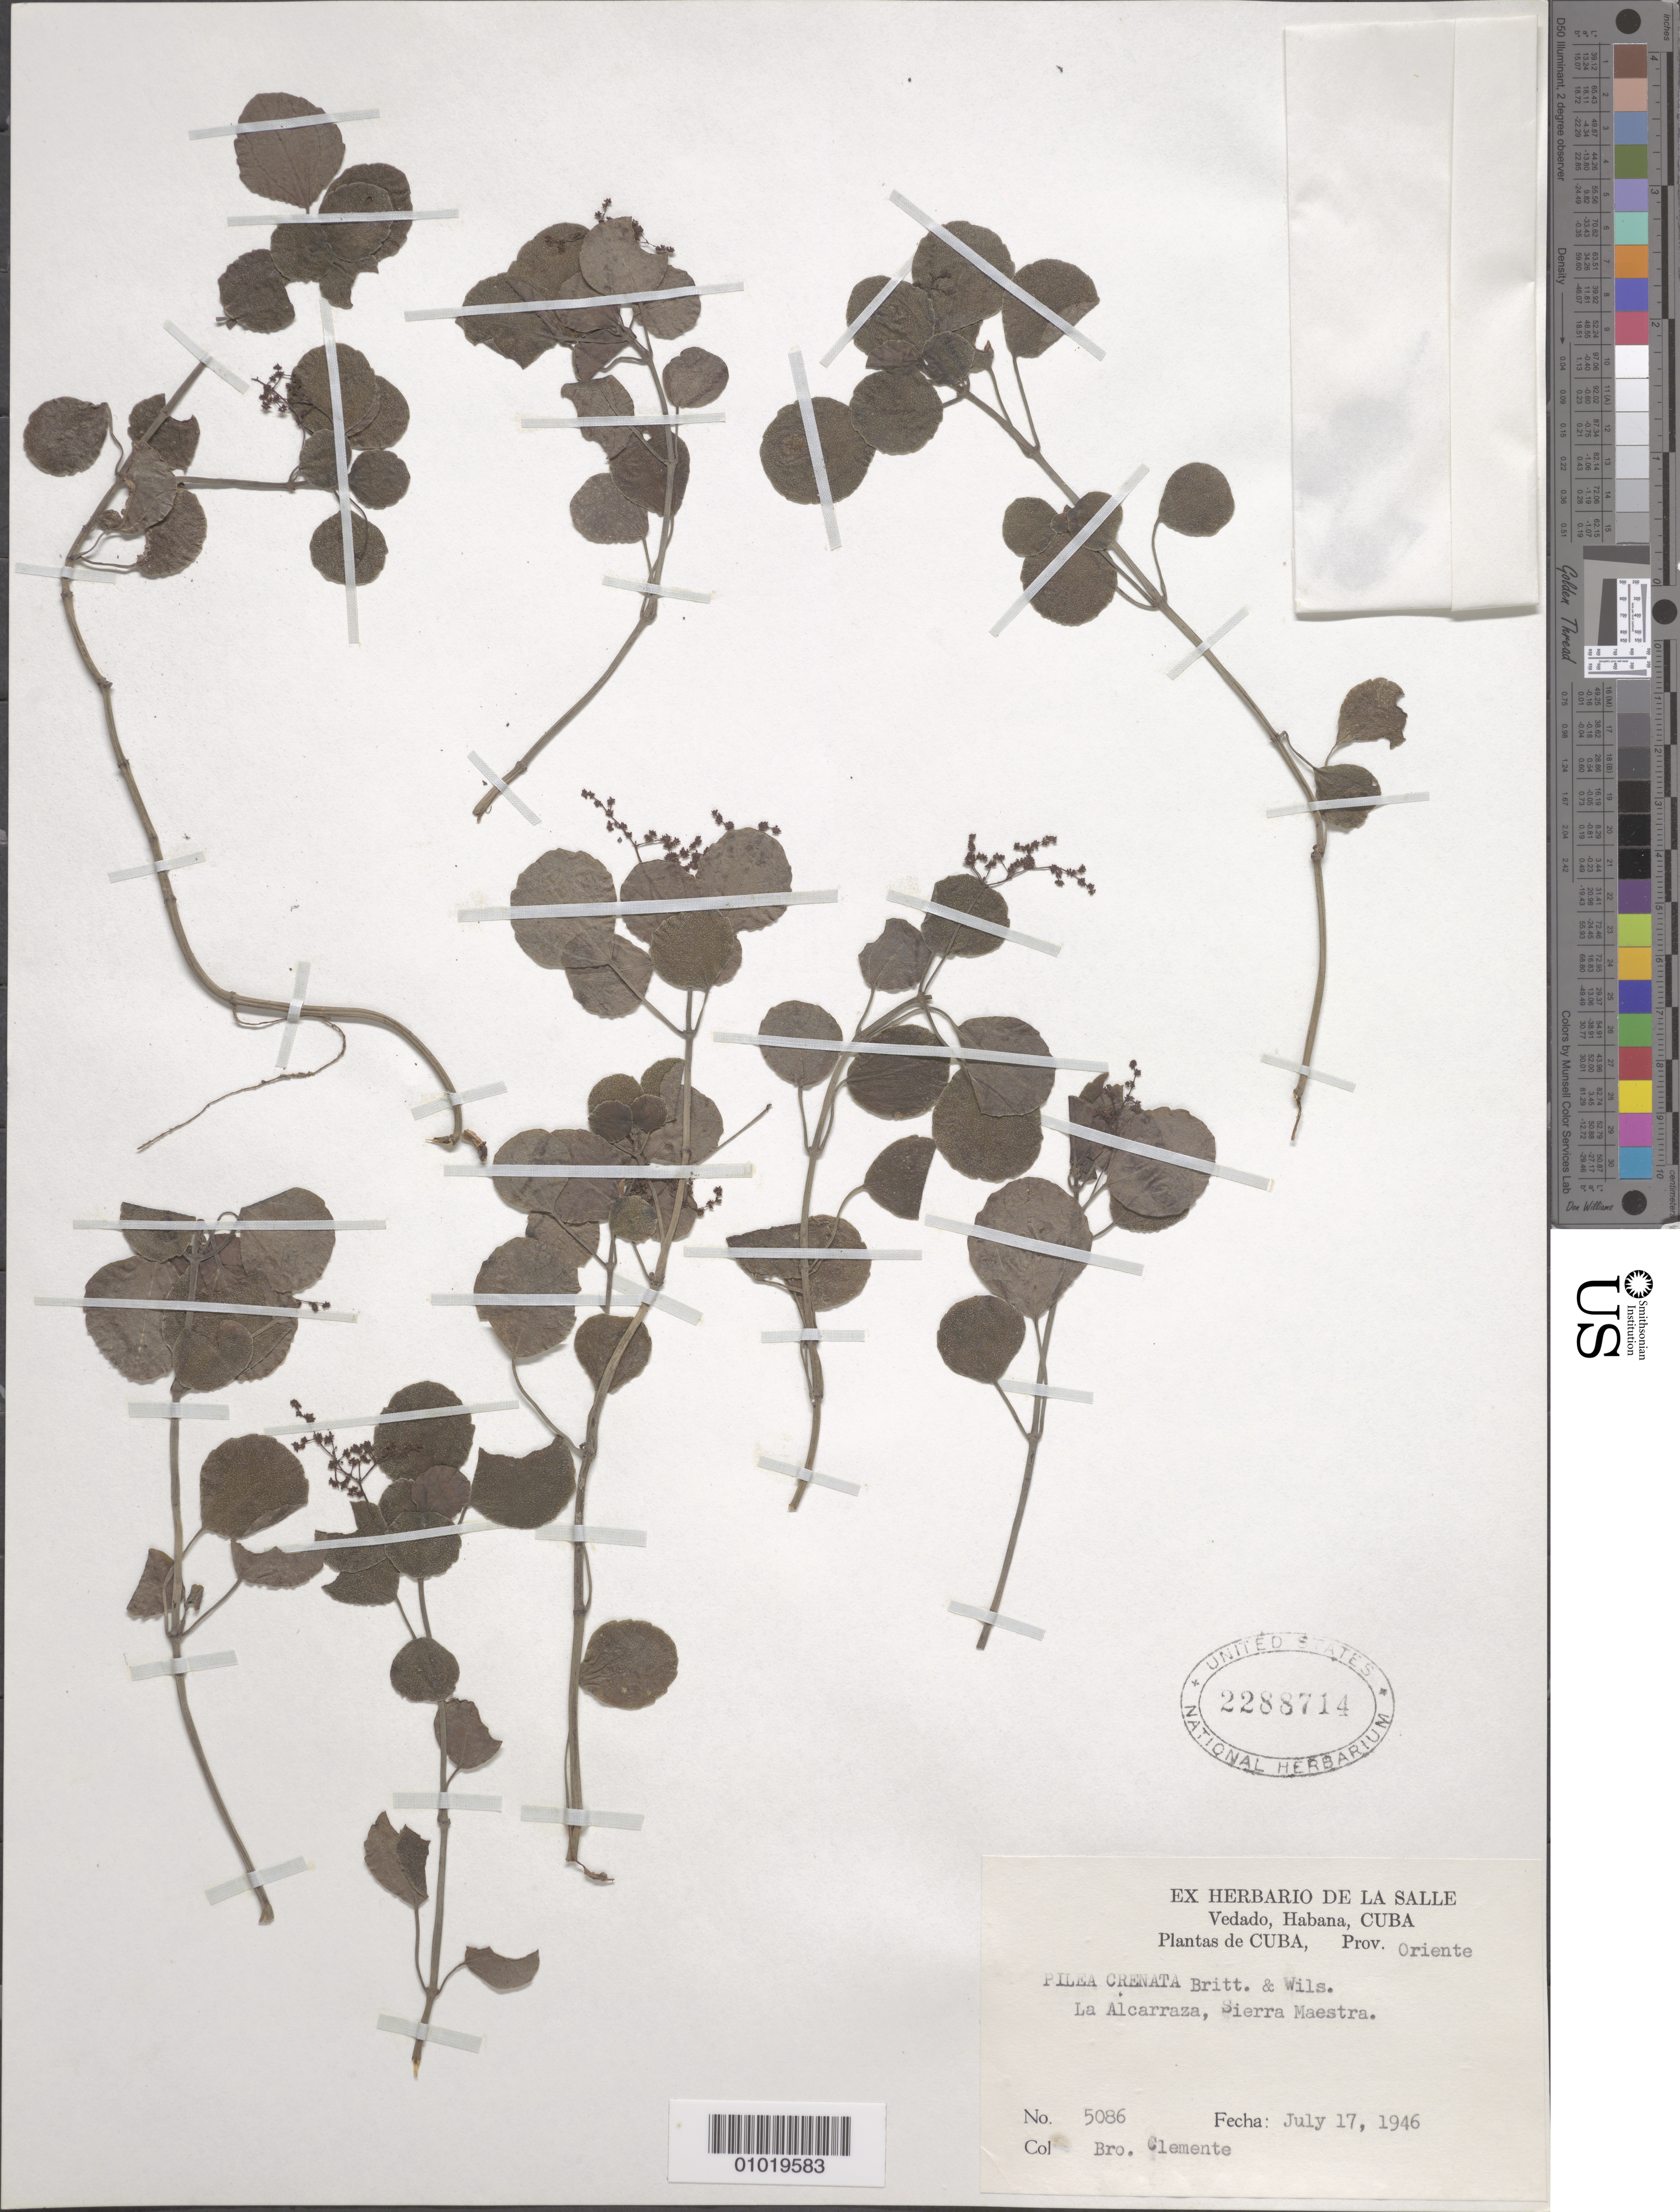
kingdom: Plantae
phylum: Tracheophyta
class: Magnoliopsida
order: Rosales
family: Urticaceae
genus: Pilea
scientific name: Pilea crenata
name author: Britton & P. Wilson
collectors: Bro. Clemente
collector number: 5086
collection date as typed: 17 Jul 1946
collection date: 1946-07-17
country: Cuba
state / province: Oriente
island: Cuba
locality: La Alcarraza, Sierra Maestra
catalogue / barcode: US 2288714